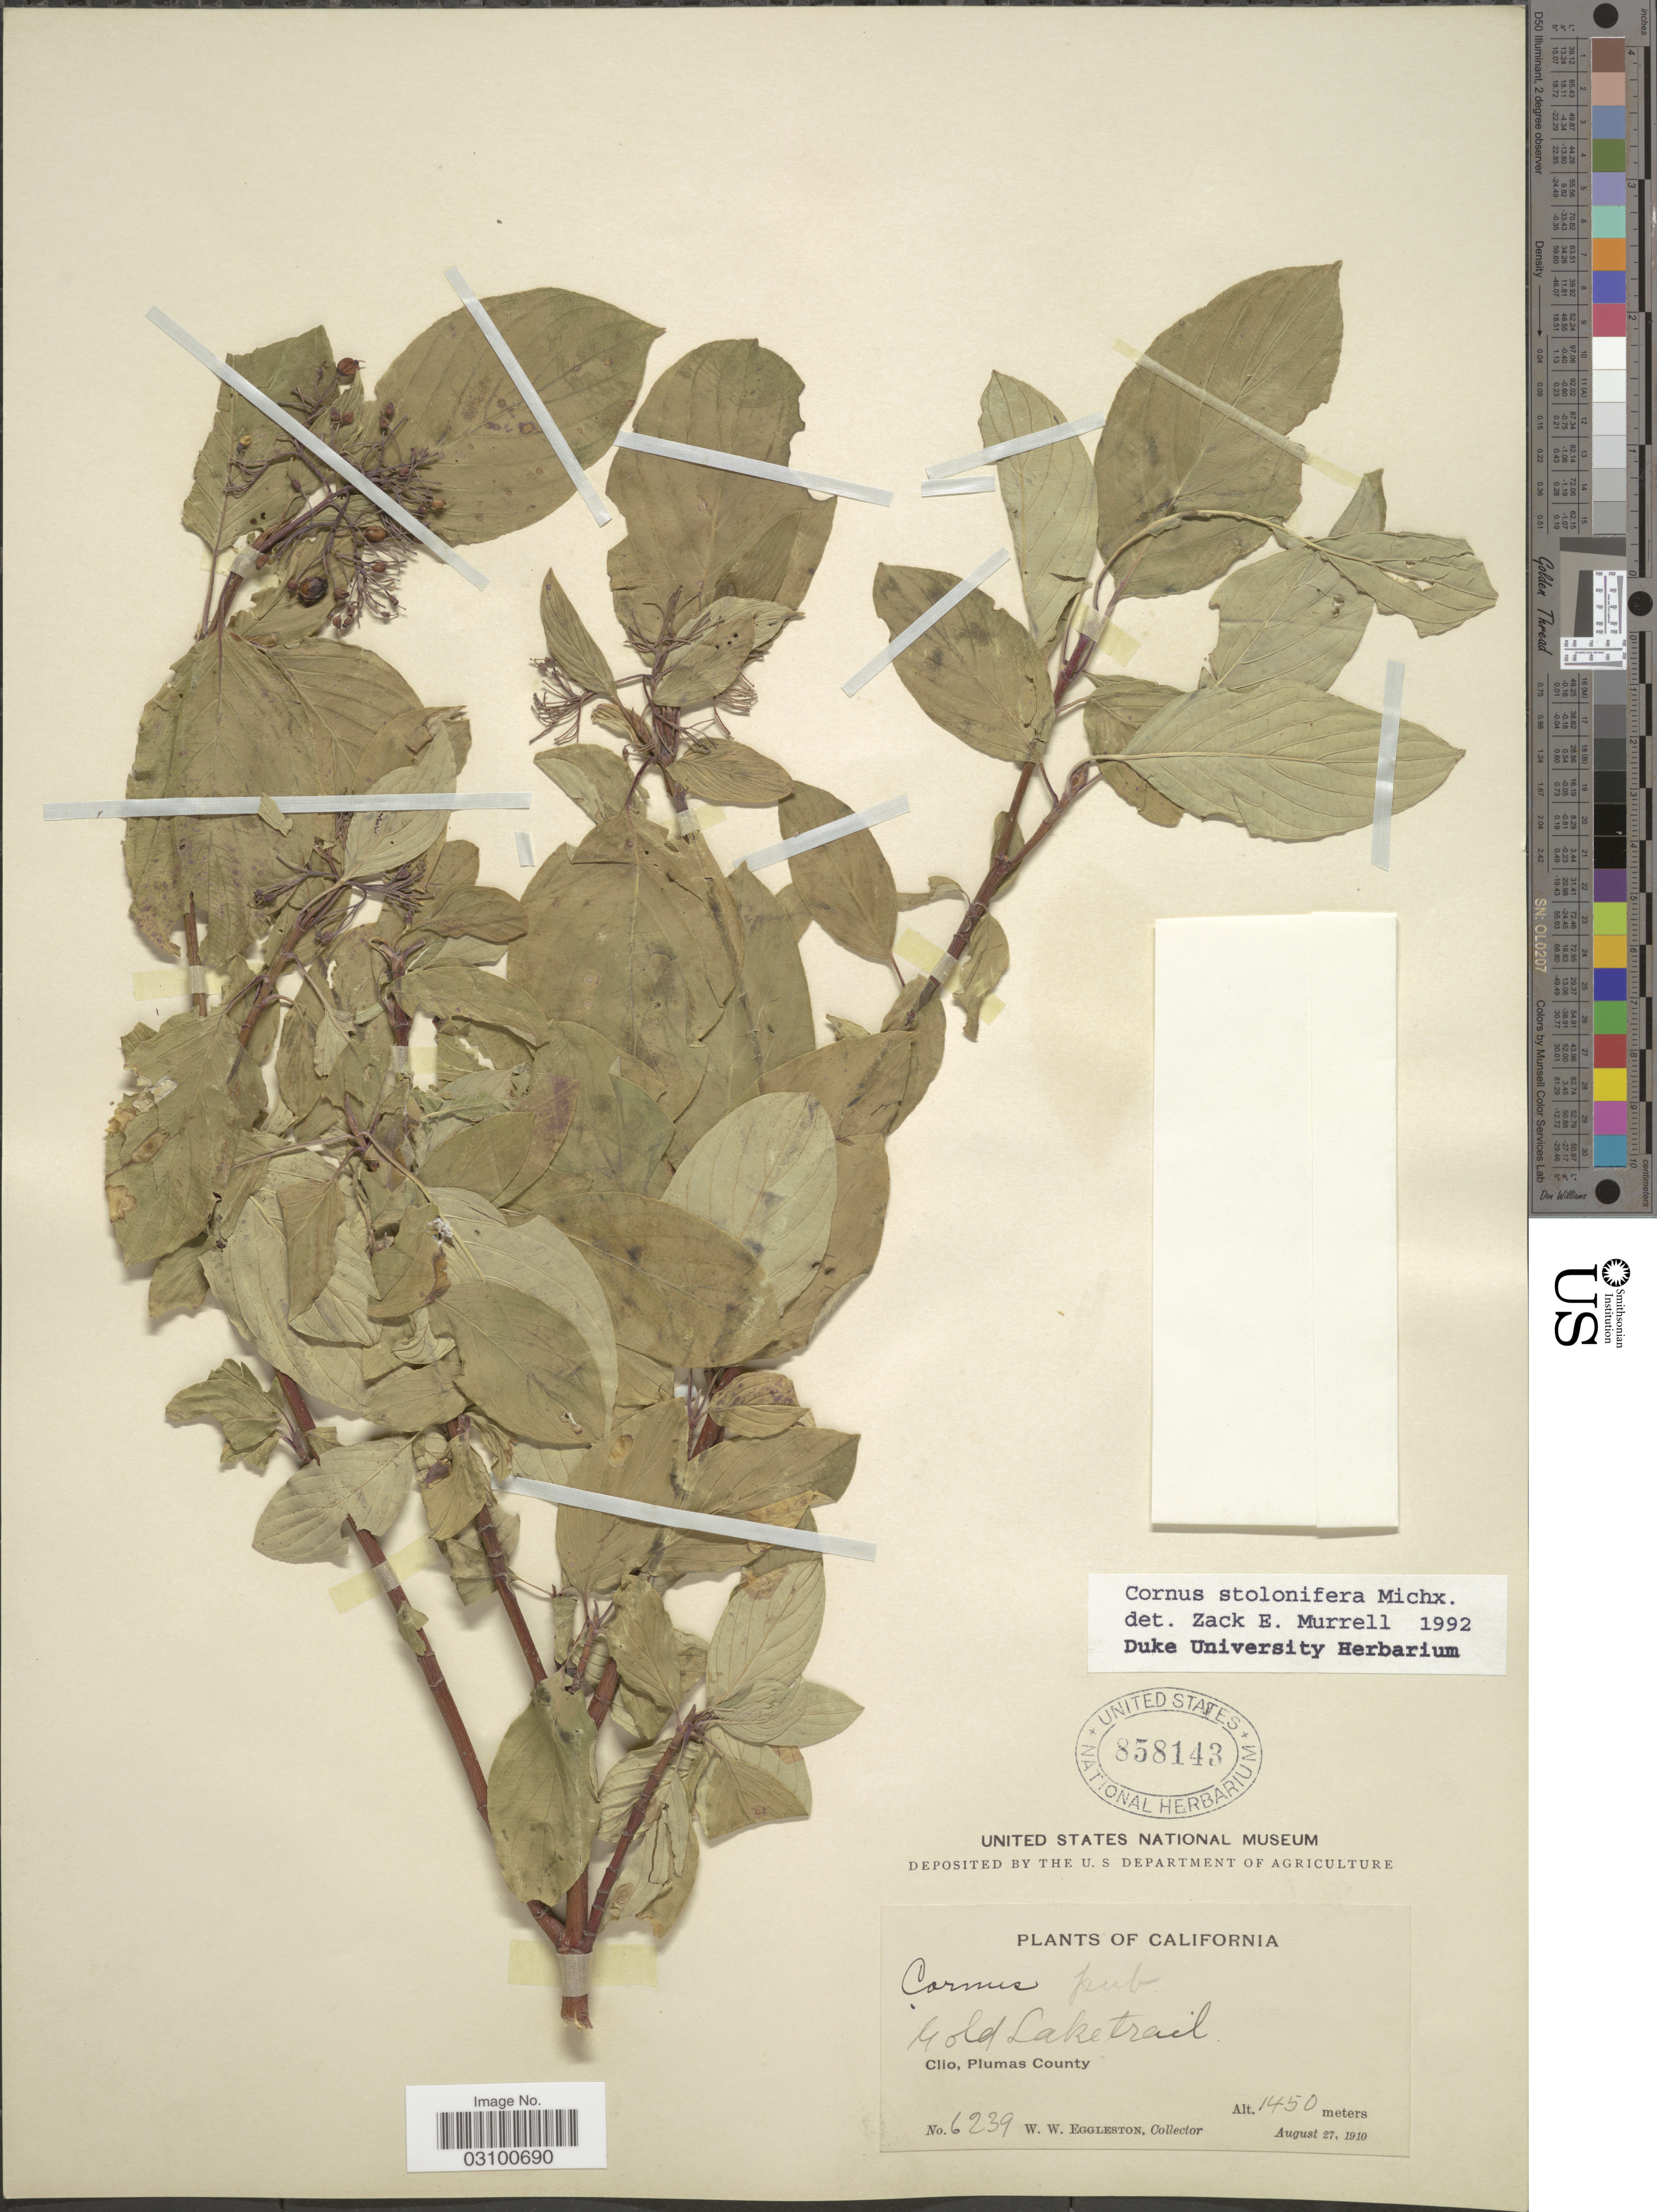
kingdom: Plantae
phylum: Tracheophyta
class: Magnoliopsida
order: Cornales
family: Cornaceae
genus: Cornus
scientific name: Cornus sericea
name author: L.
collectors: W. W. Eggleston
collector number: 6239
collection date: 1910-08-27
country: United States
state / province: California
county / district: Plumas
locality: Gold Lake trail. Clio, Plumas County.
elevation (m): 1450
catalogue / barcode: US 858143